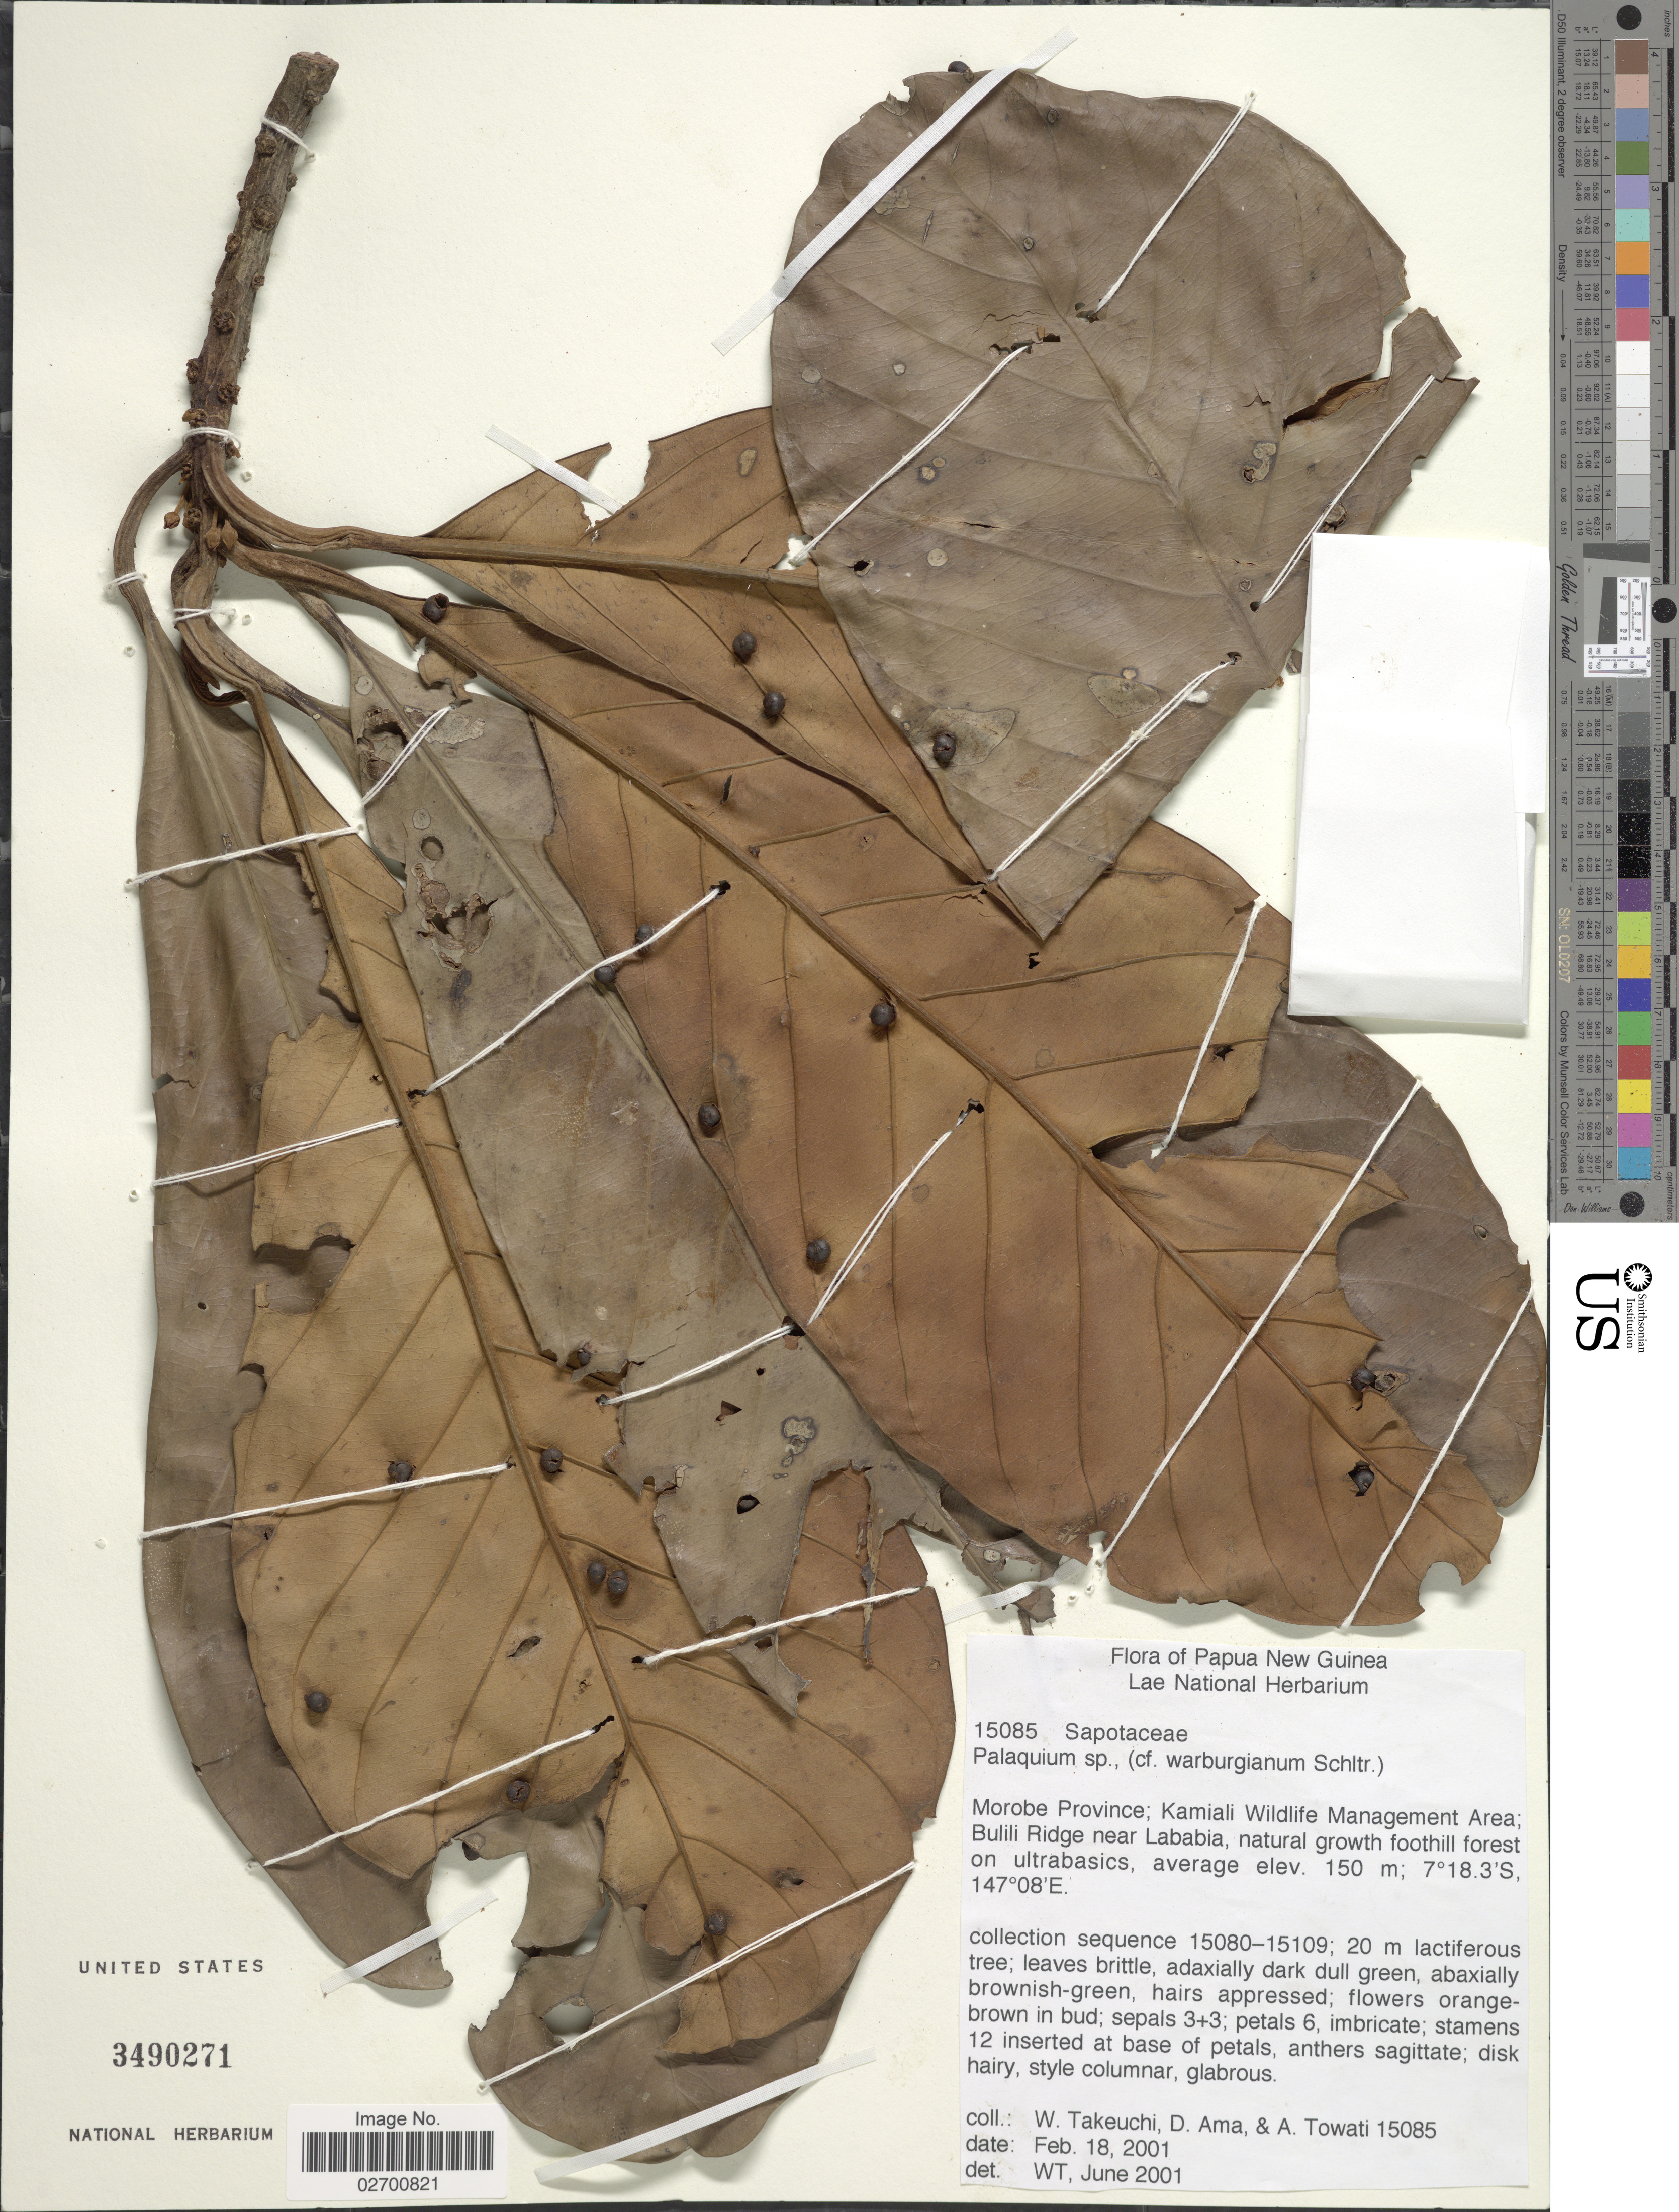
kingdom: Plantae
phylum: Tracheophyta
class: Magnoliopsida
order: Ericales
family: Sapotaceae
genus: Palaquium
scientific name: Palaquium sp.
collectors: W. Takeuchi, D. Ama & A. Towati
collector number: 15085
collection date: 2001-02-18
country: Papua New Guinea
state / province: Morobe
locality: Kamiali Wildlife Management Area; Bulili Ridge near Lababia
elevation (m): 150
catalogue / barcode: US 3490271